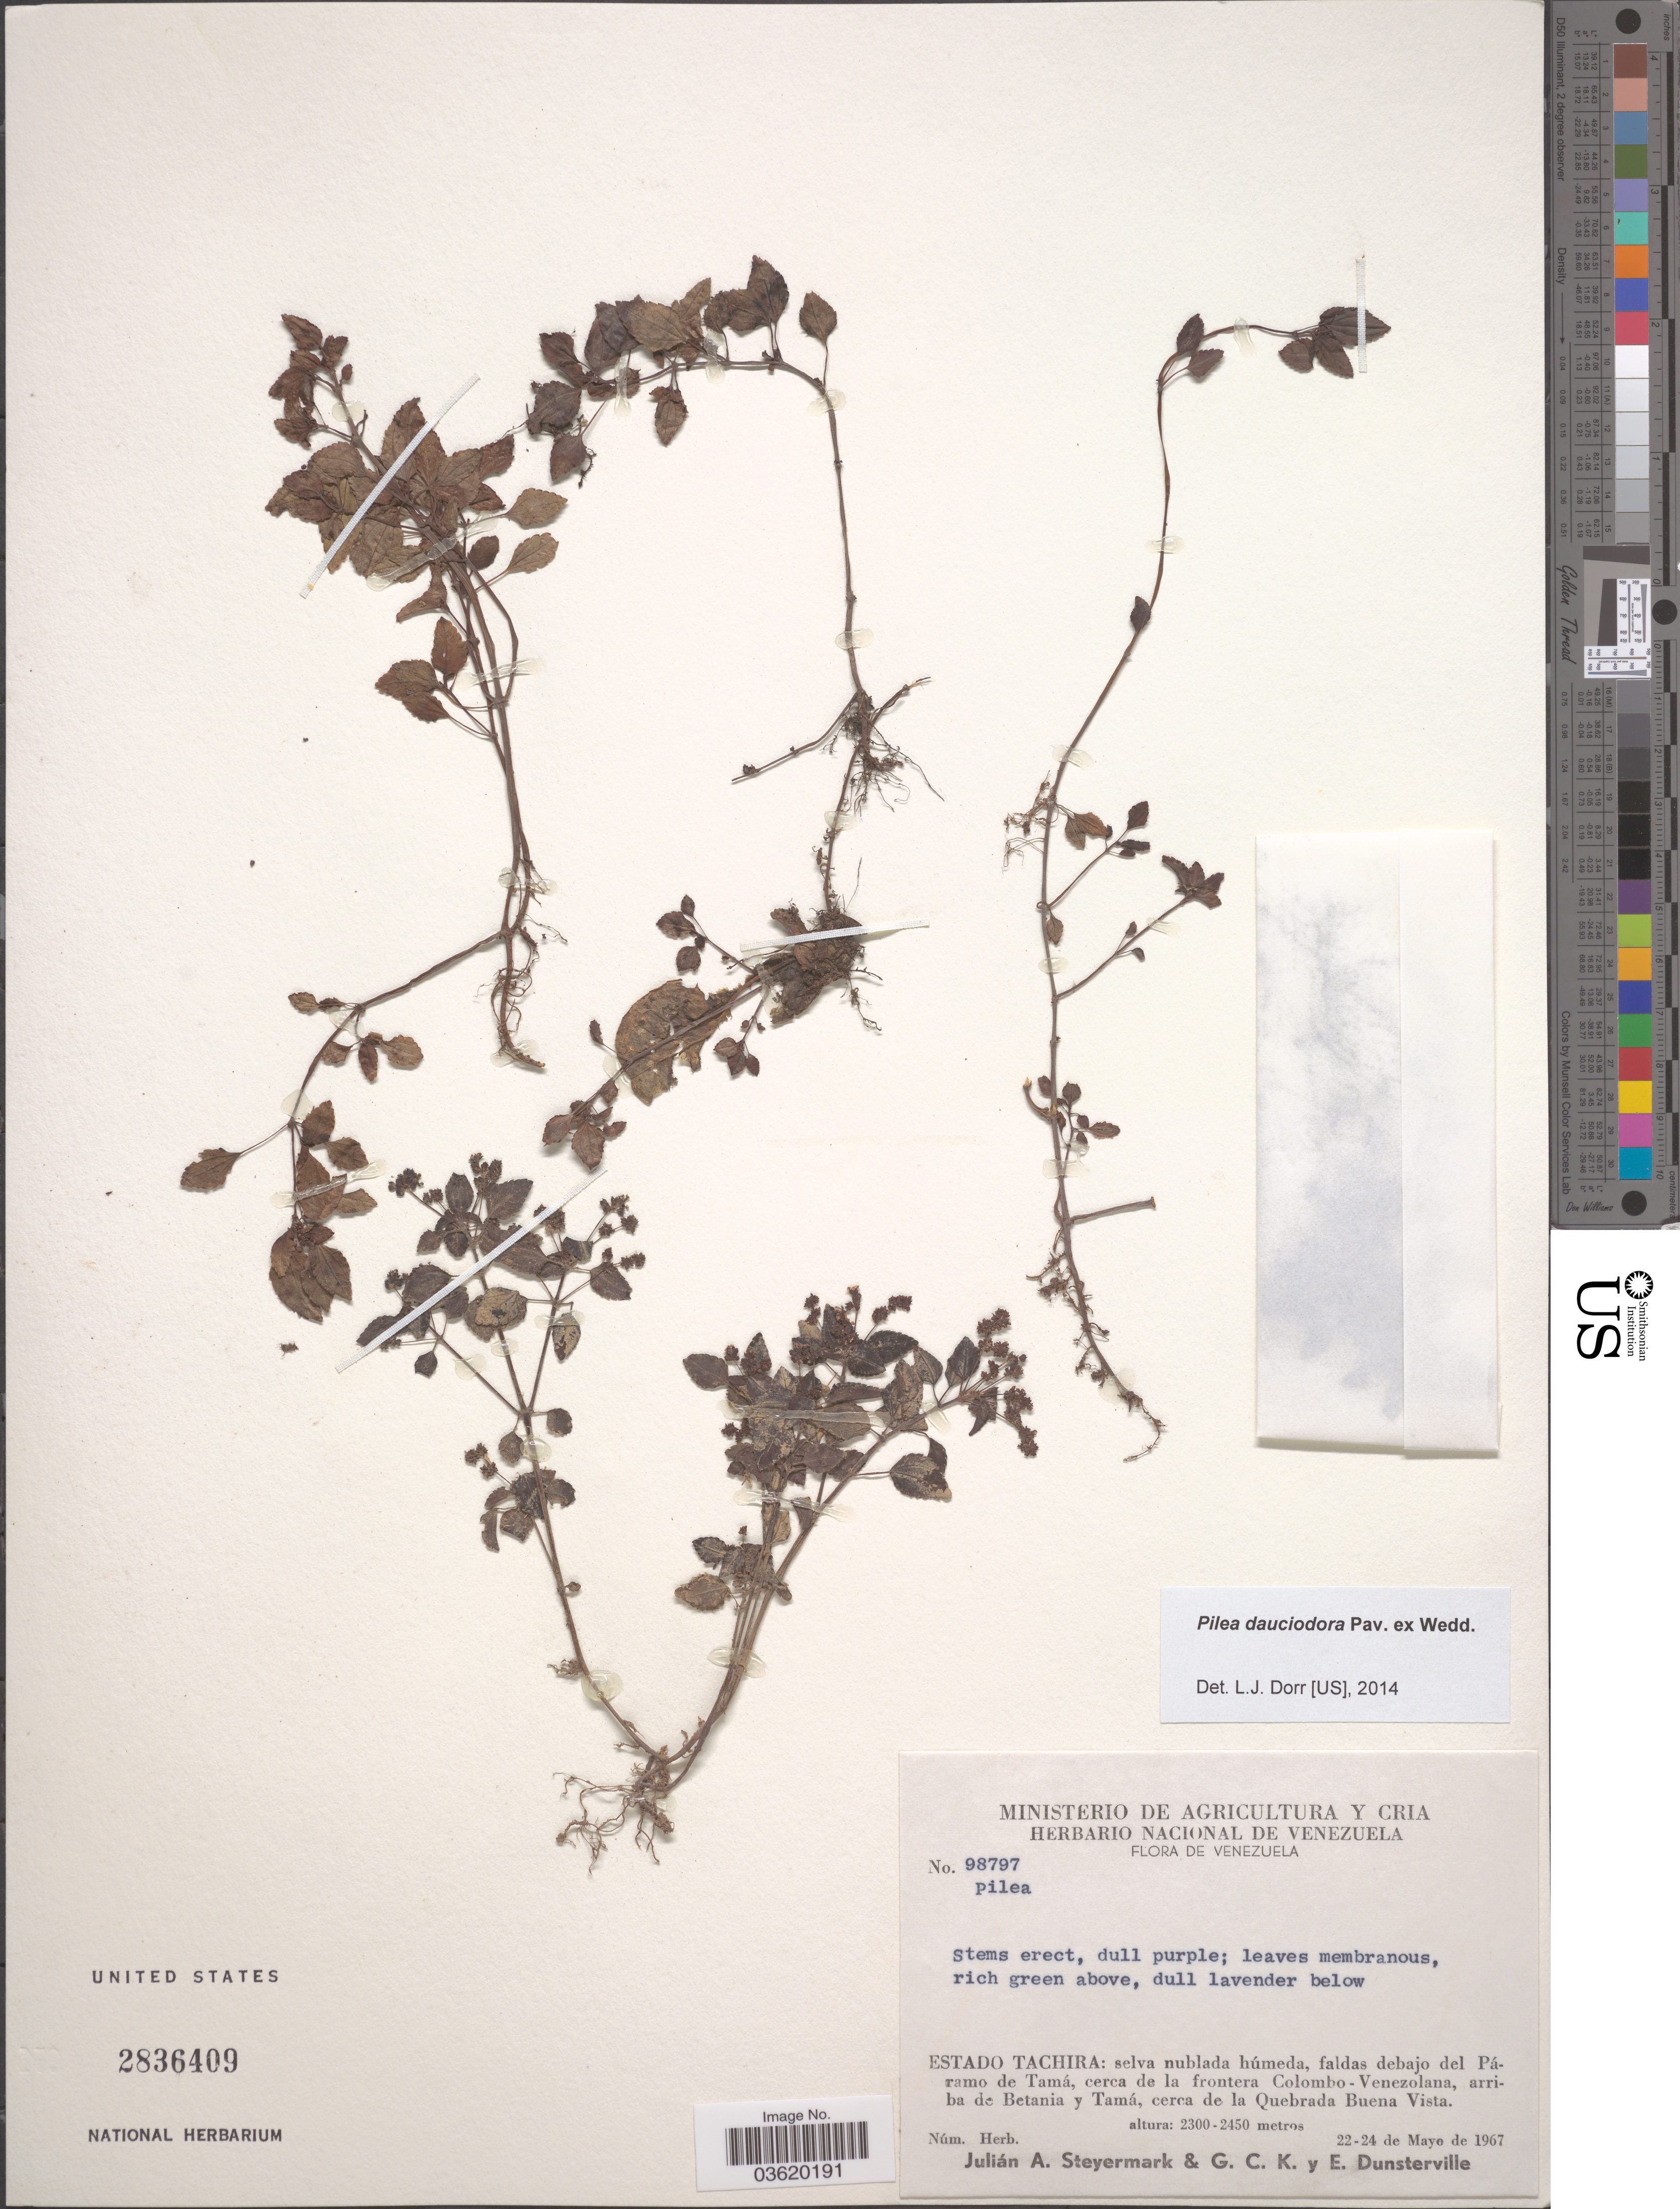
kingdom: Plantae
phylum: Tracheophyta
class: Magnoliopsida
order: Rosales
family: Urticaceae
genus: Pilea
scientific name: Pilea dauciodora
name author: Pav. ex Wedd.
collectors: J. Steyermark, G. C. K. Dunsterville & E. Dunsterville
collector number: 98797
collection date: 1967-05-22/1967-05-24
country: Venezuela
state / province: Tachira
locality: Selva nublada húmeda, faldas debajo del Páramo de Tamá, cerca de la frontera Colombo-Venezolana, arriba de Betania y Tamá, cerca de la Quebrada Buena Vista.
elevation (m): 2300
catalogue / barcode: US 2836409